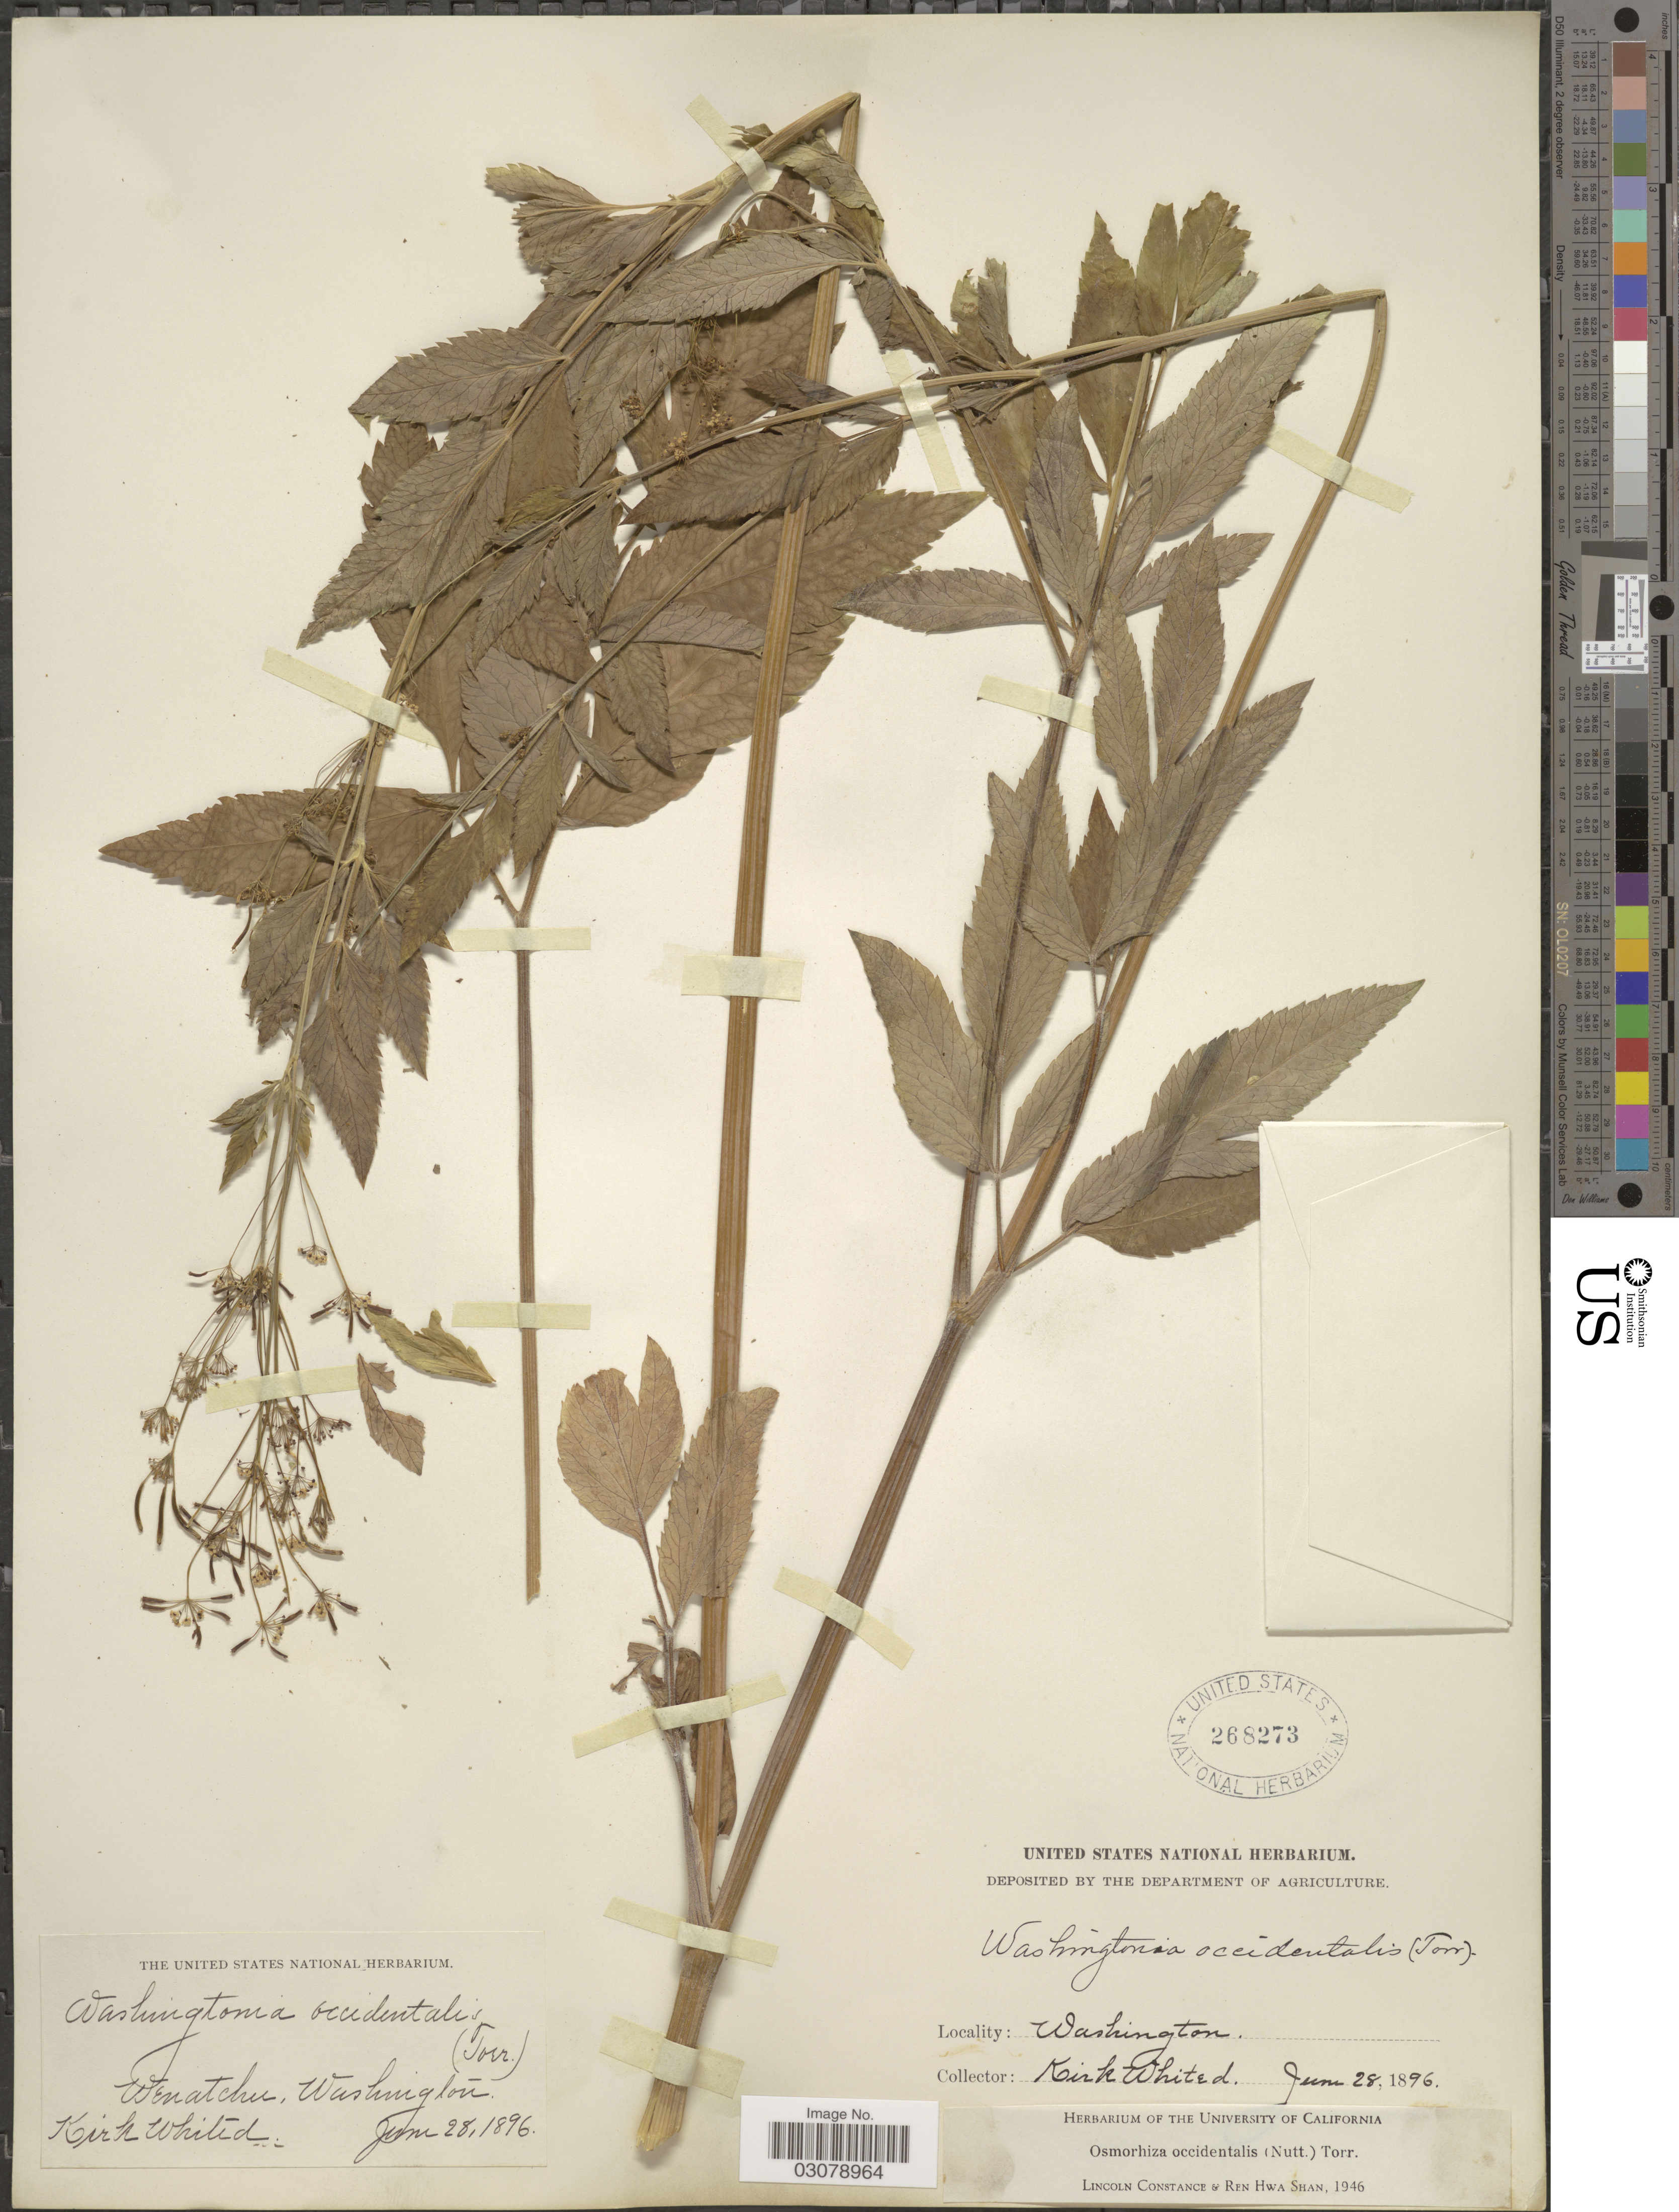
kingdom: Plantae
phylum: Tracheophyta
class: Magnoliopsida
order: Apiales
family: Apiaceae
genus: Osmorhiza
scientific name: Osmorhiza occidentalis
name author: (Nutt.) Torr.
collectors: K. Whited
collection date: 1896-06-28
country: United States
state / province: Washington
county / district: Chelan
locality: Wenatchee.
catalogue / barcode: US 268273